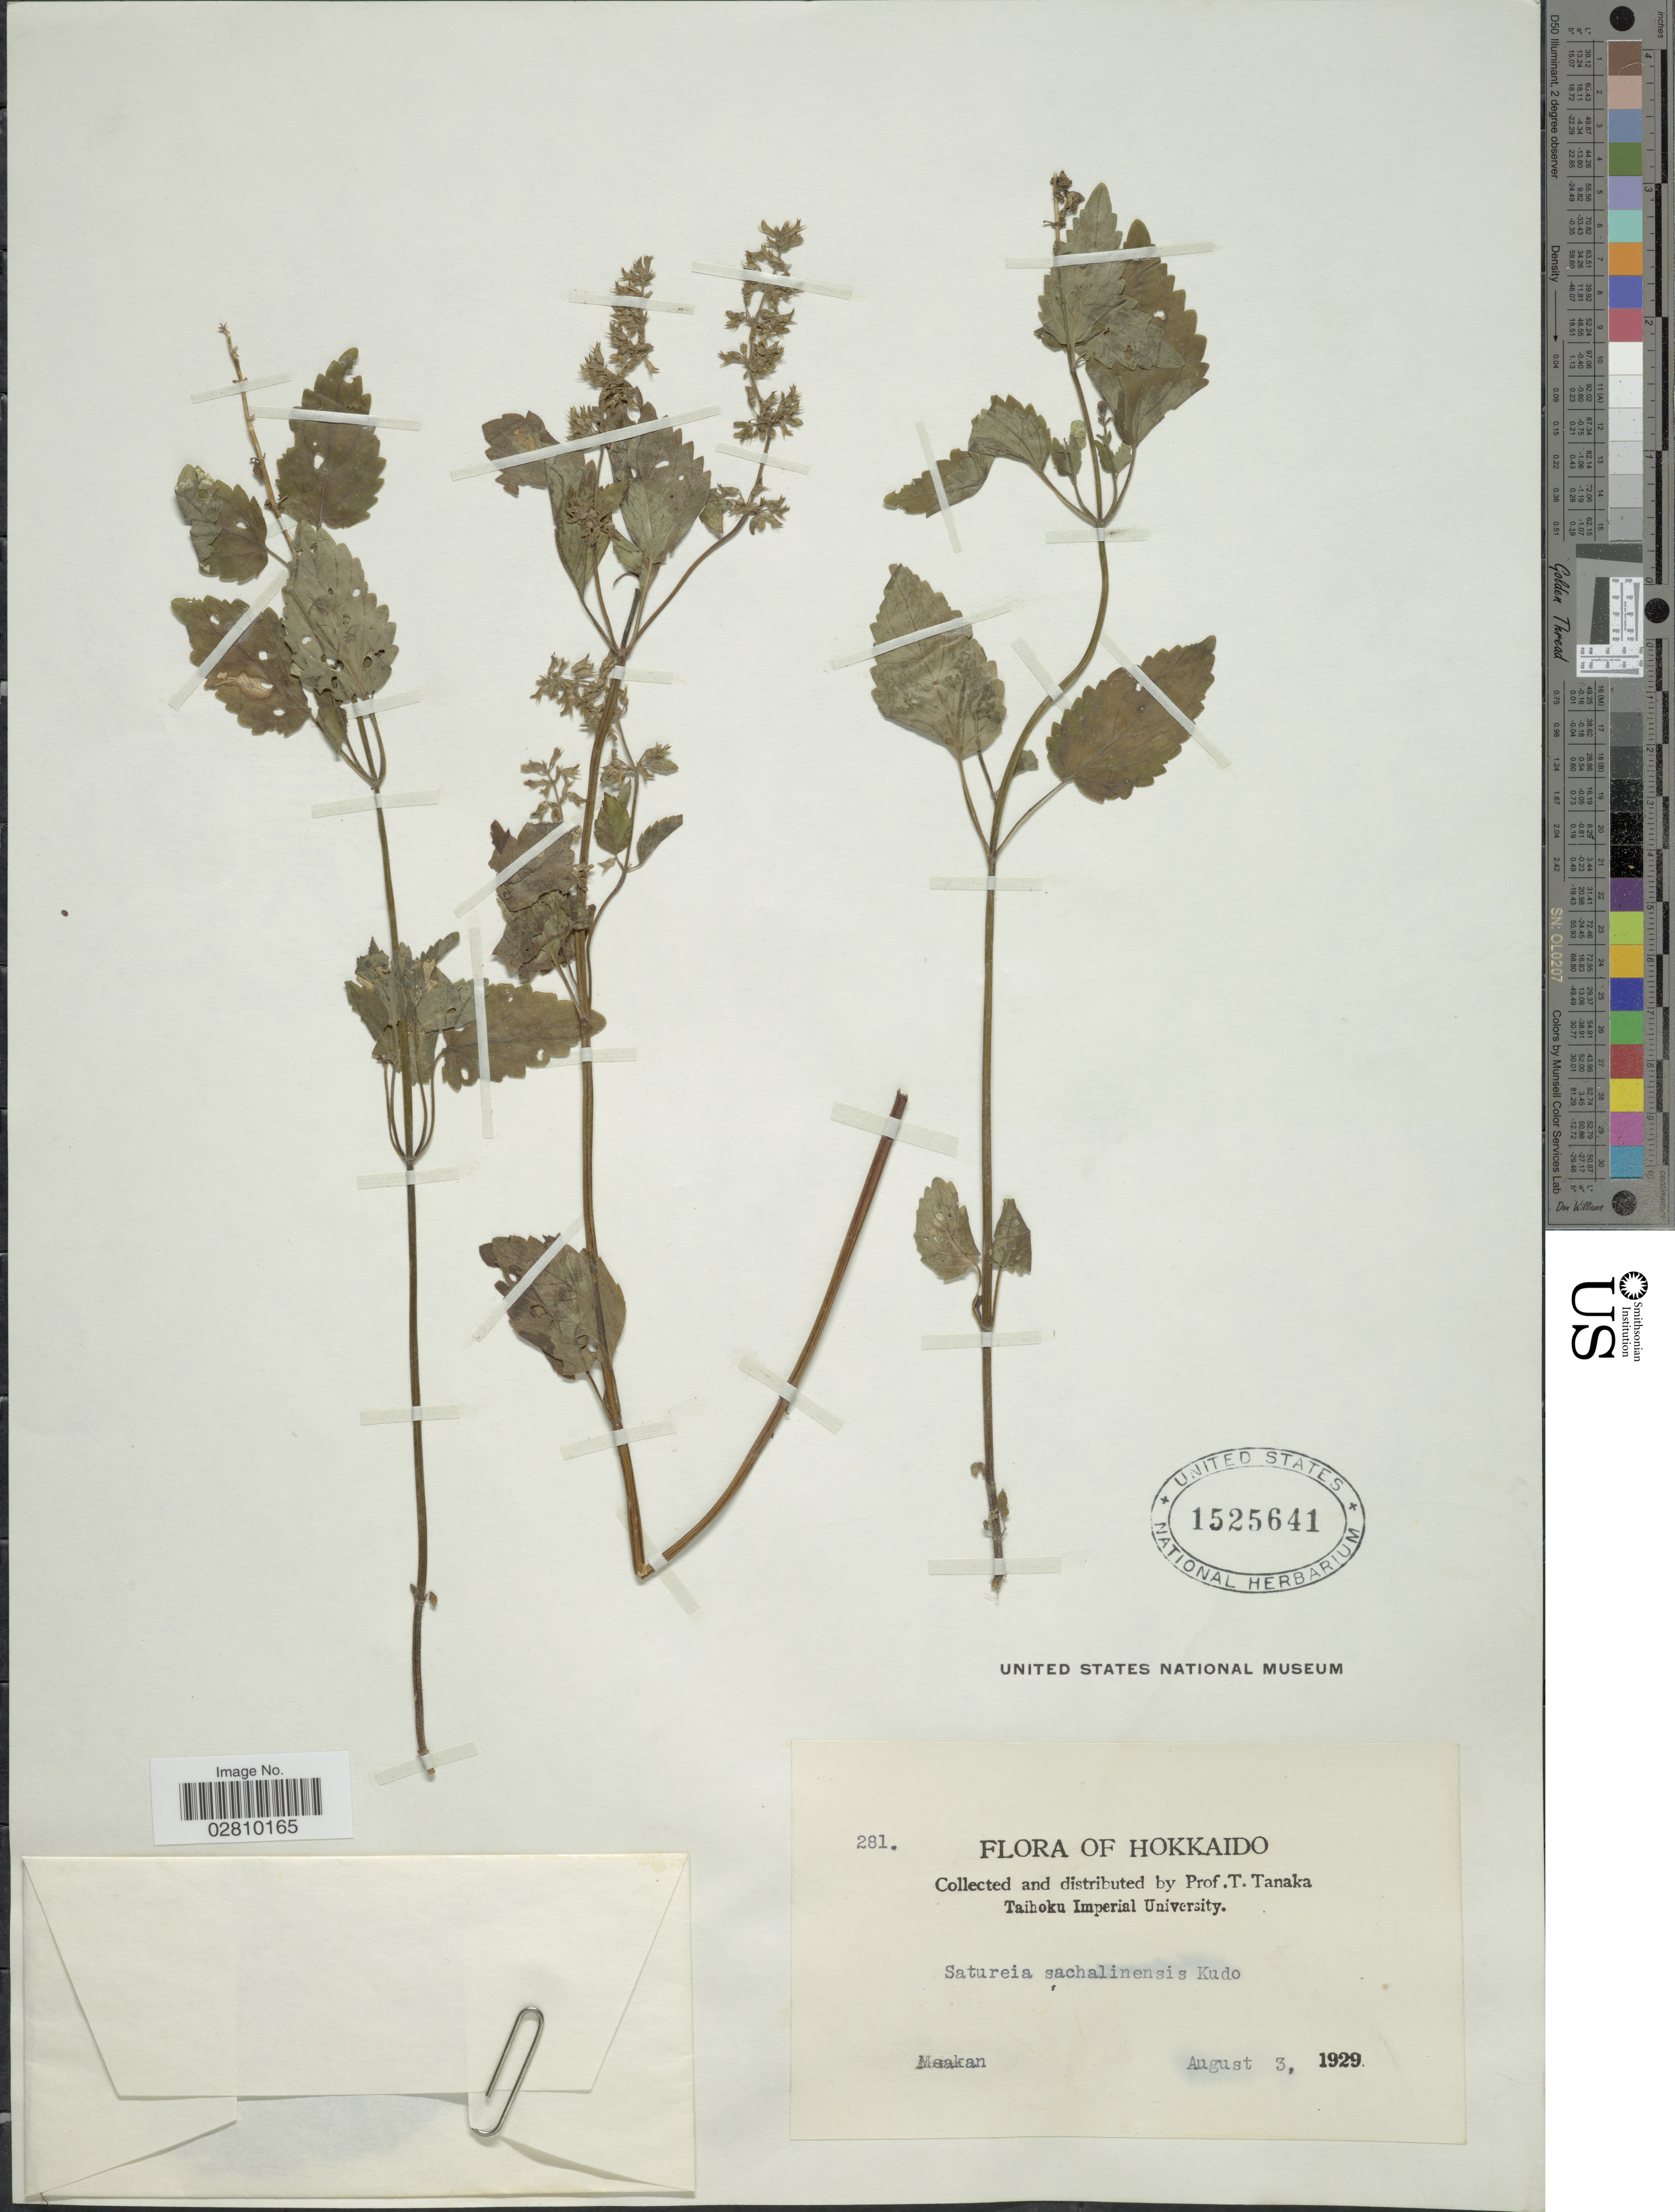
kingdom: Plantae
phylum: Tracheophyta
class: Magnoliopsida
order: Lamiales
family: Lamiaceae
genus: Satureja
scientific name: Satureja sachalinensis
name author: (F. Schmidt) Kudô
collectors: T. Tanaka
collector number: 281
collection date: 1929-08-03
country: Japan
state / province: Hokkaidō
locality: Maakan.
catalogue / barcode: US 1525641